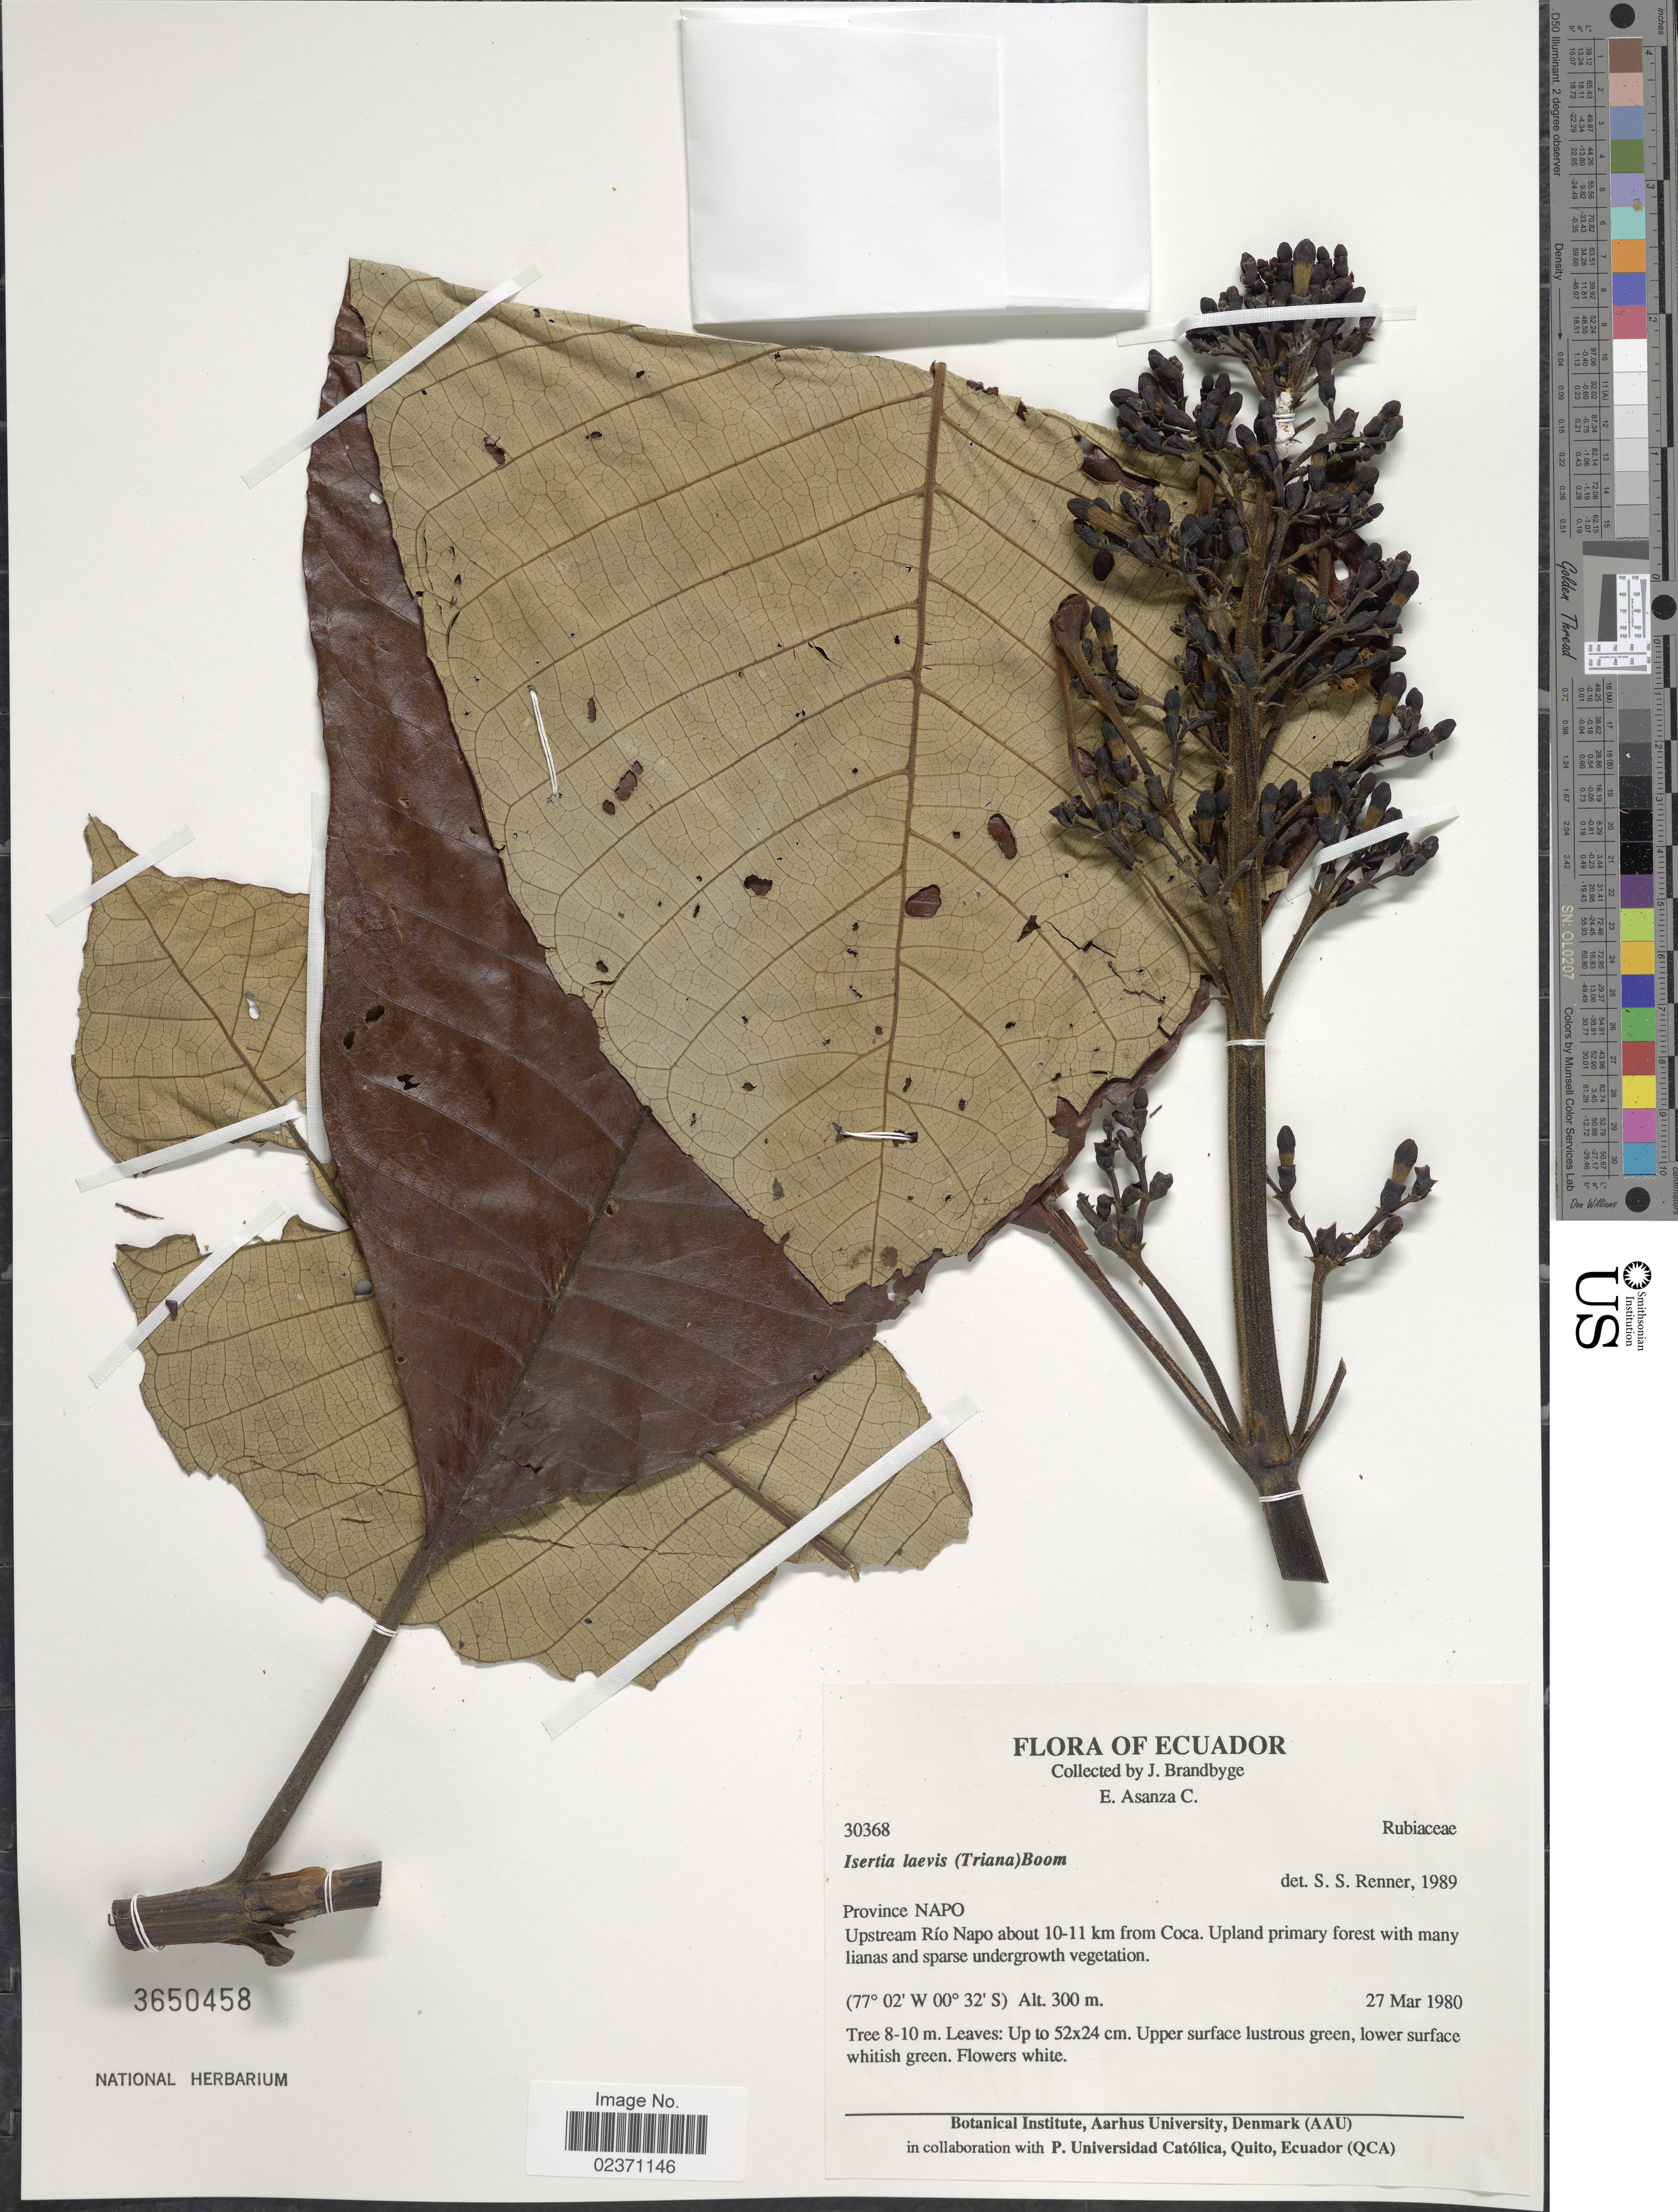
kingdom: Plantae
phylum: Tracheophyta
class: Magnoliopsida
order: Gentianales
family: Rubiaceae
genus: Isertia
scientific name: Isertia laevis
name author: (Triana) B.M. Boom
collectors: J. Brandbyge & E. Asanza C.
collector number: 30368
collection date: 1980-03-27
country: Ecuador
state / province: Napo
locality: Upstream Rio Napo about 10-11 km from Coca.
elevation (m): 300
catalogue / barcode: US 3650458